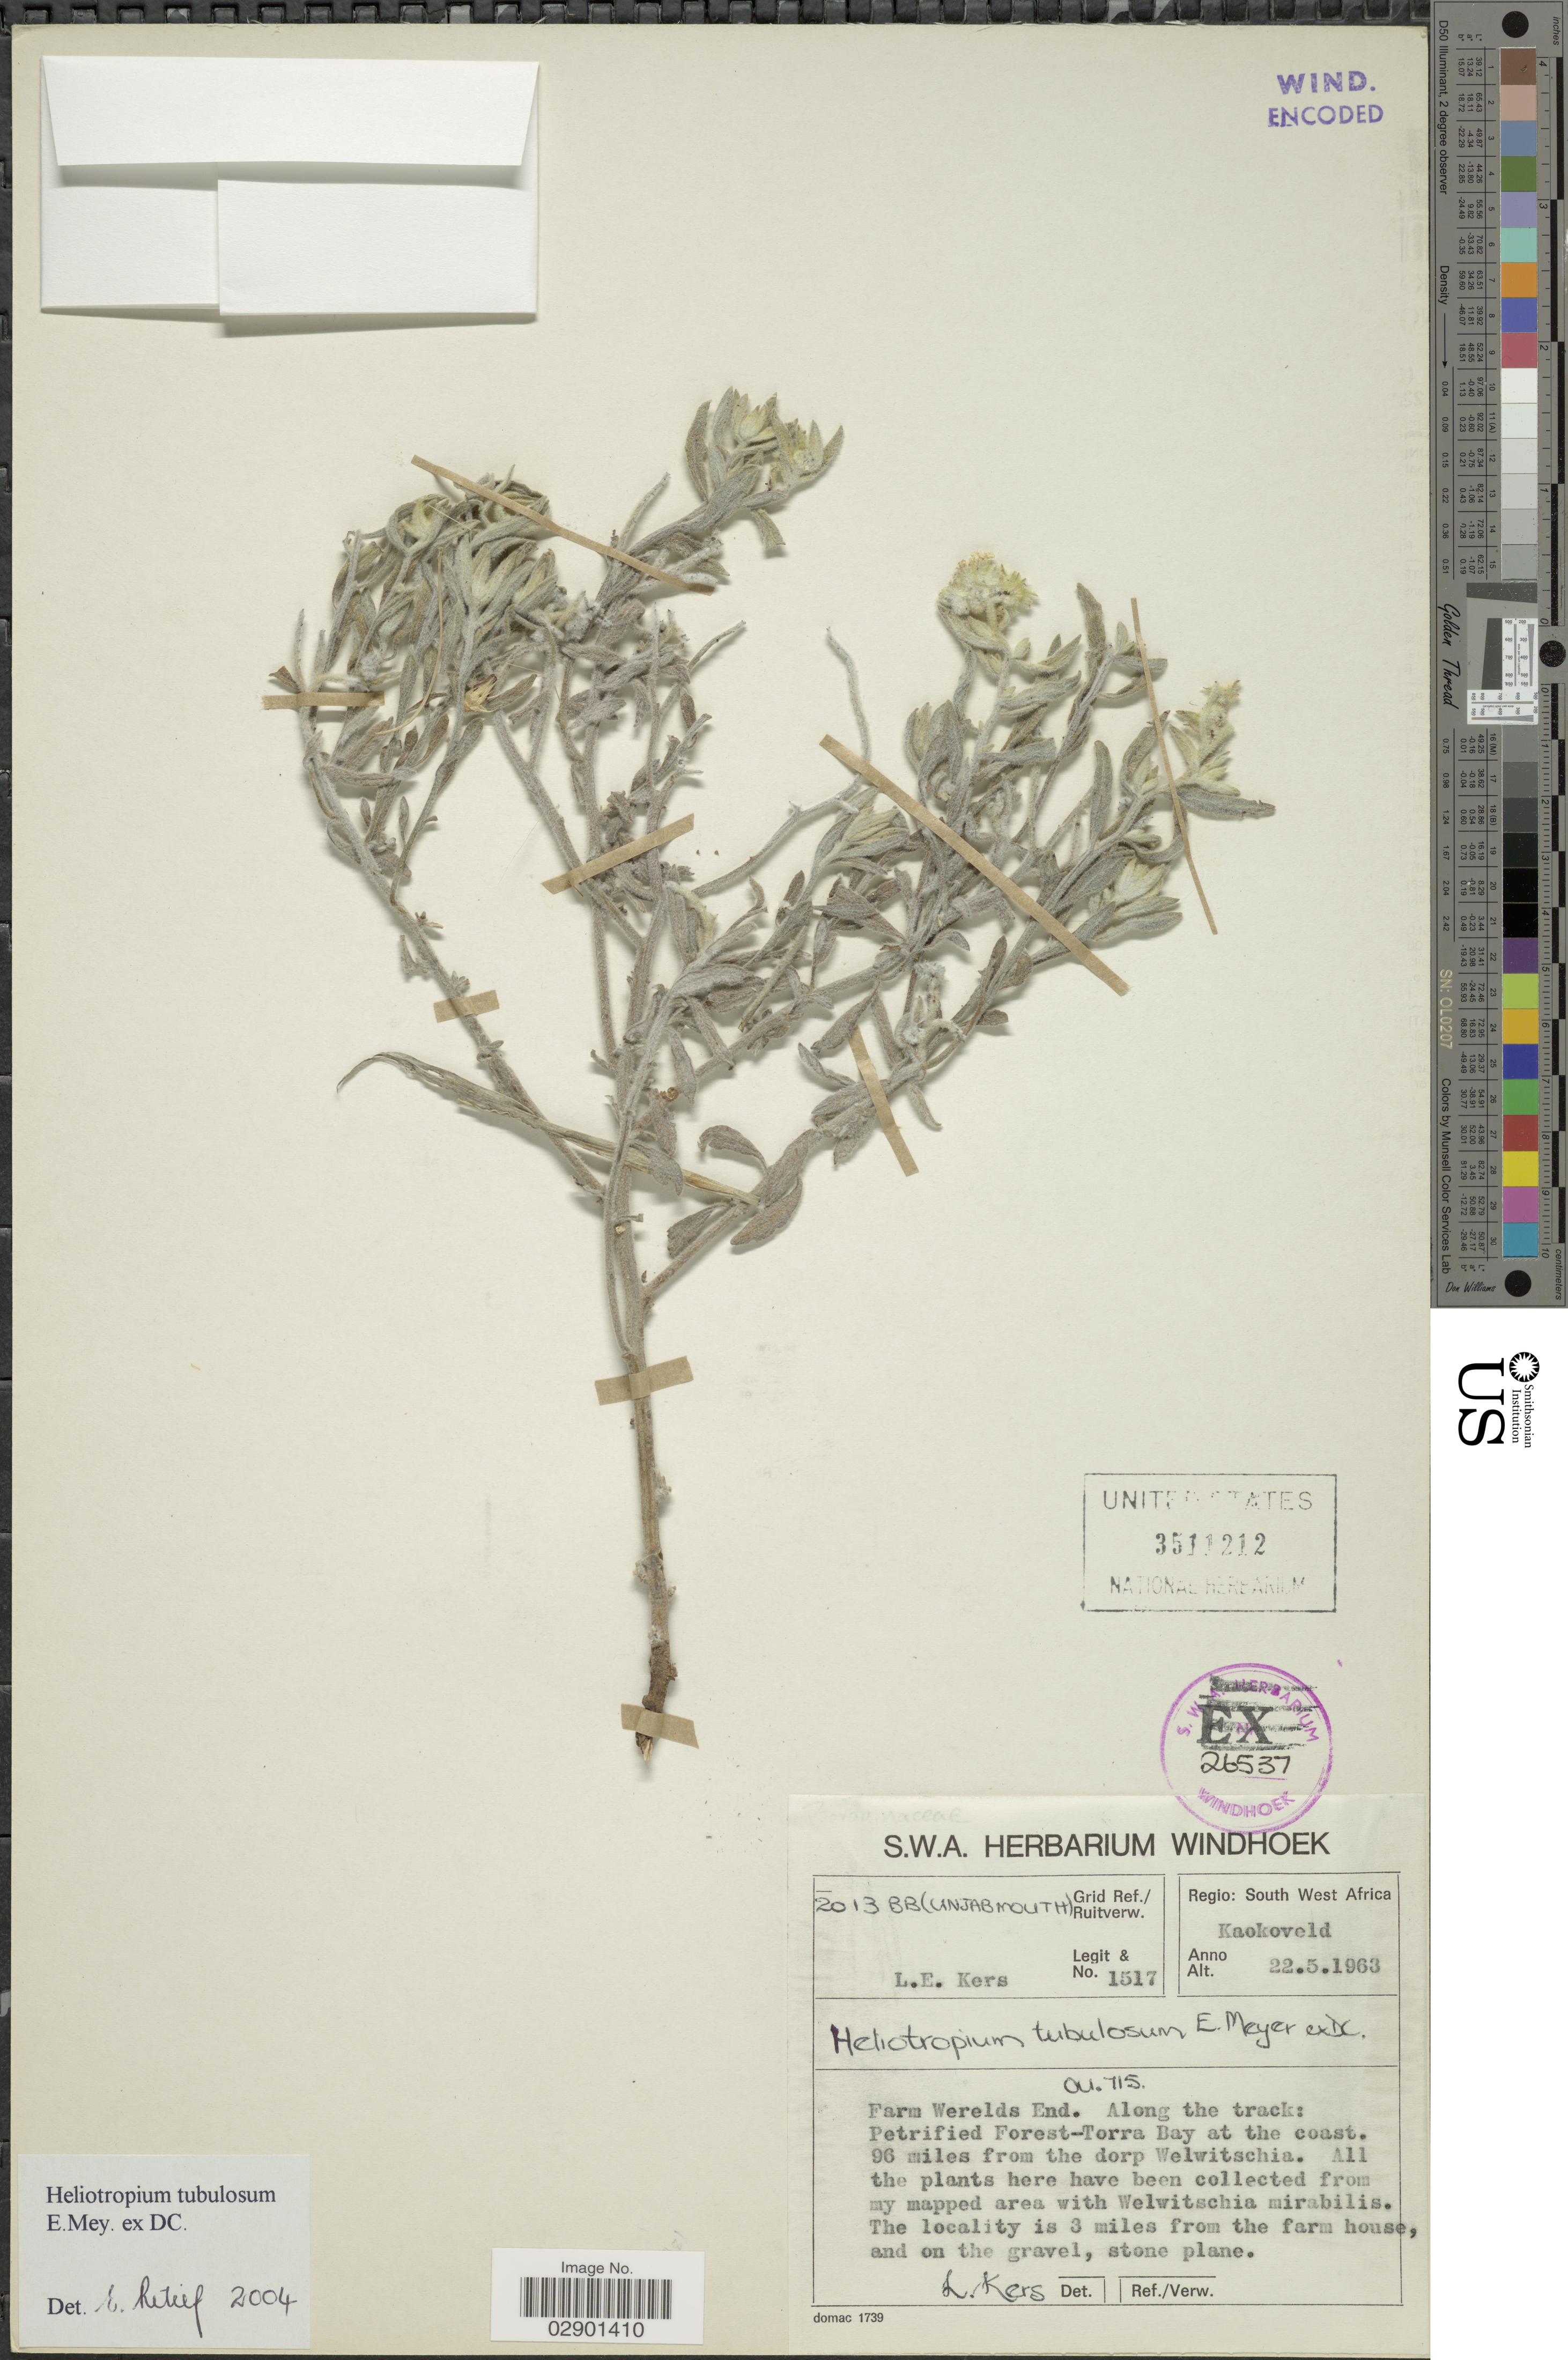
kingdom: Plantae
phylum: Tracheophyta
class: Magnoliopsida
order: Boraginales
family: Heliotropiaceae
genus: Heliotropium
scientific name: Heliotropium tubulosum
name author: E. Mey. ex DC.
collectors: L. E. Kers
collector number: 1517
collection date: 1963-05-22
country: Namibia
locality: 2013 BB (Canjab Mouth) Grid ref./ Ruitverw. Regio: South West Africa. Kaokoveld. Farm Werelds End. Along the track: Petrified Forest-Torra Bay at the coast. 96 miles from the dorp Welwitschia. 3 miles from the farm house, and on the gravel, stone plane.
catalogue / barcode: US 3511212